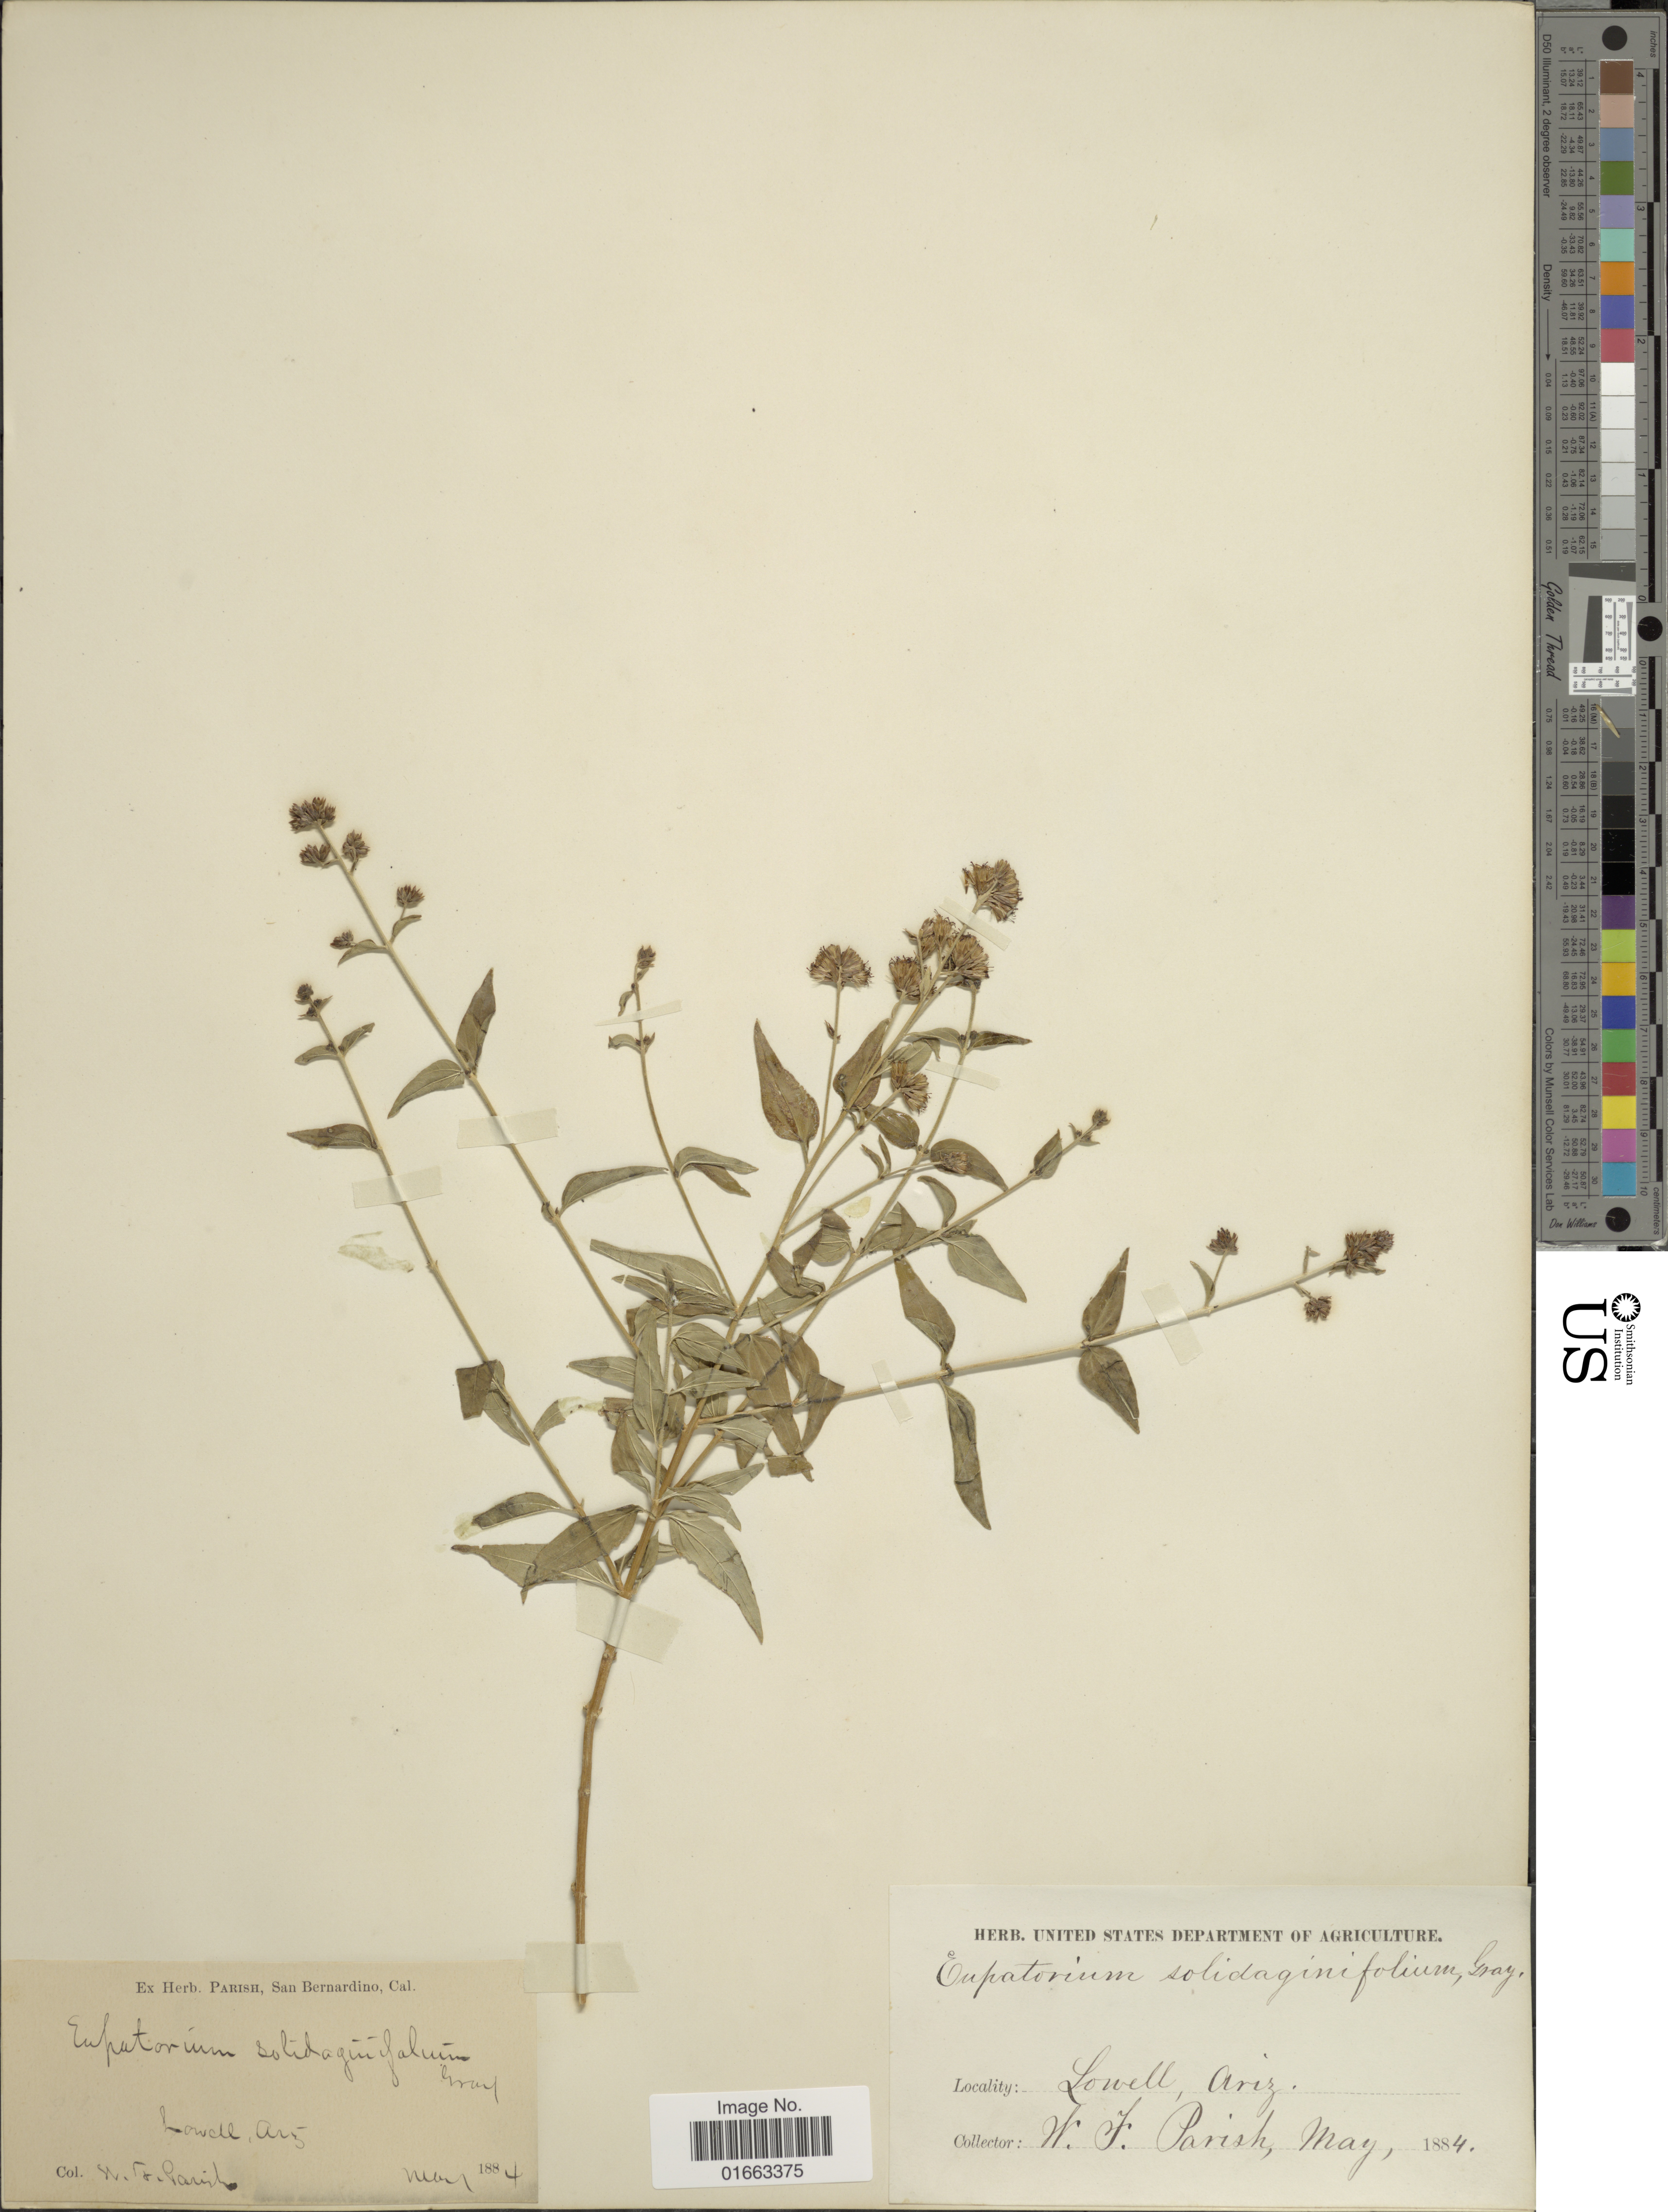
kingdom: Plantae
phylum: Tracheophyta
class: Magnoliopsida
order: Asterales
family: Asteraceae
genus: Koanophyllon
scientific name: Koanophyllon solidaginifolium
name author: (A. Gray) R.M. King & H. Rob.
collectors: W. F. Parish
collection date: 1884-05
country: United States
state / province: Arizona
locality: Lowell